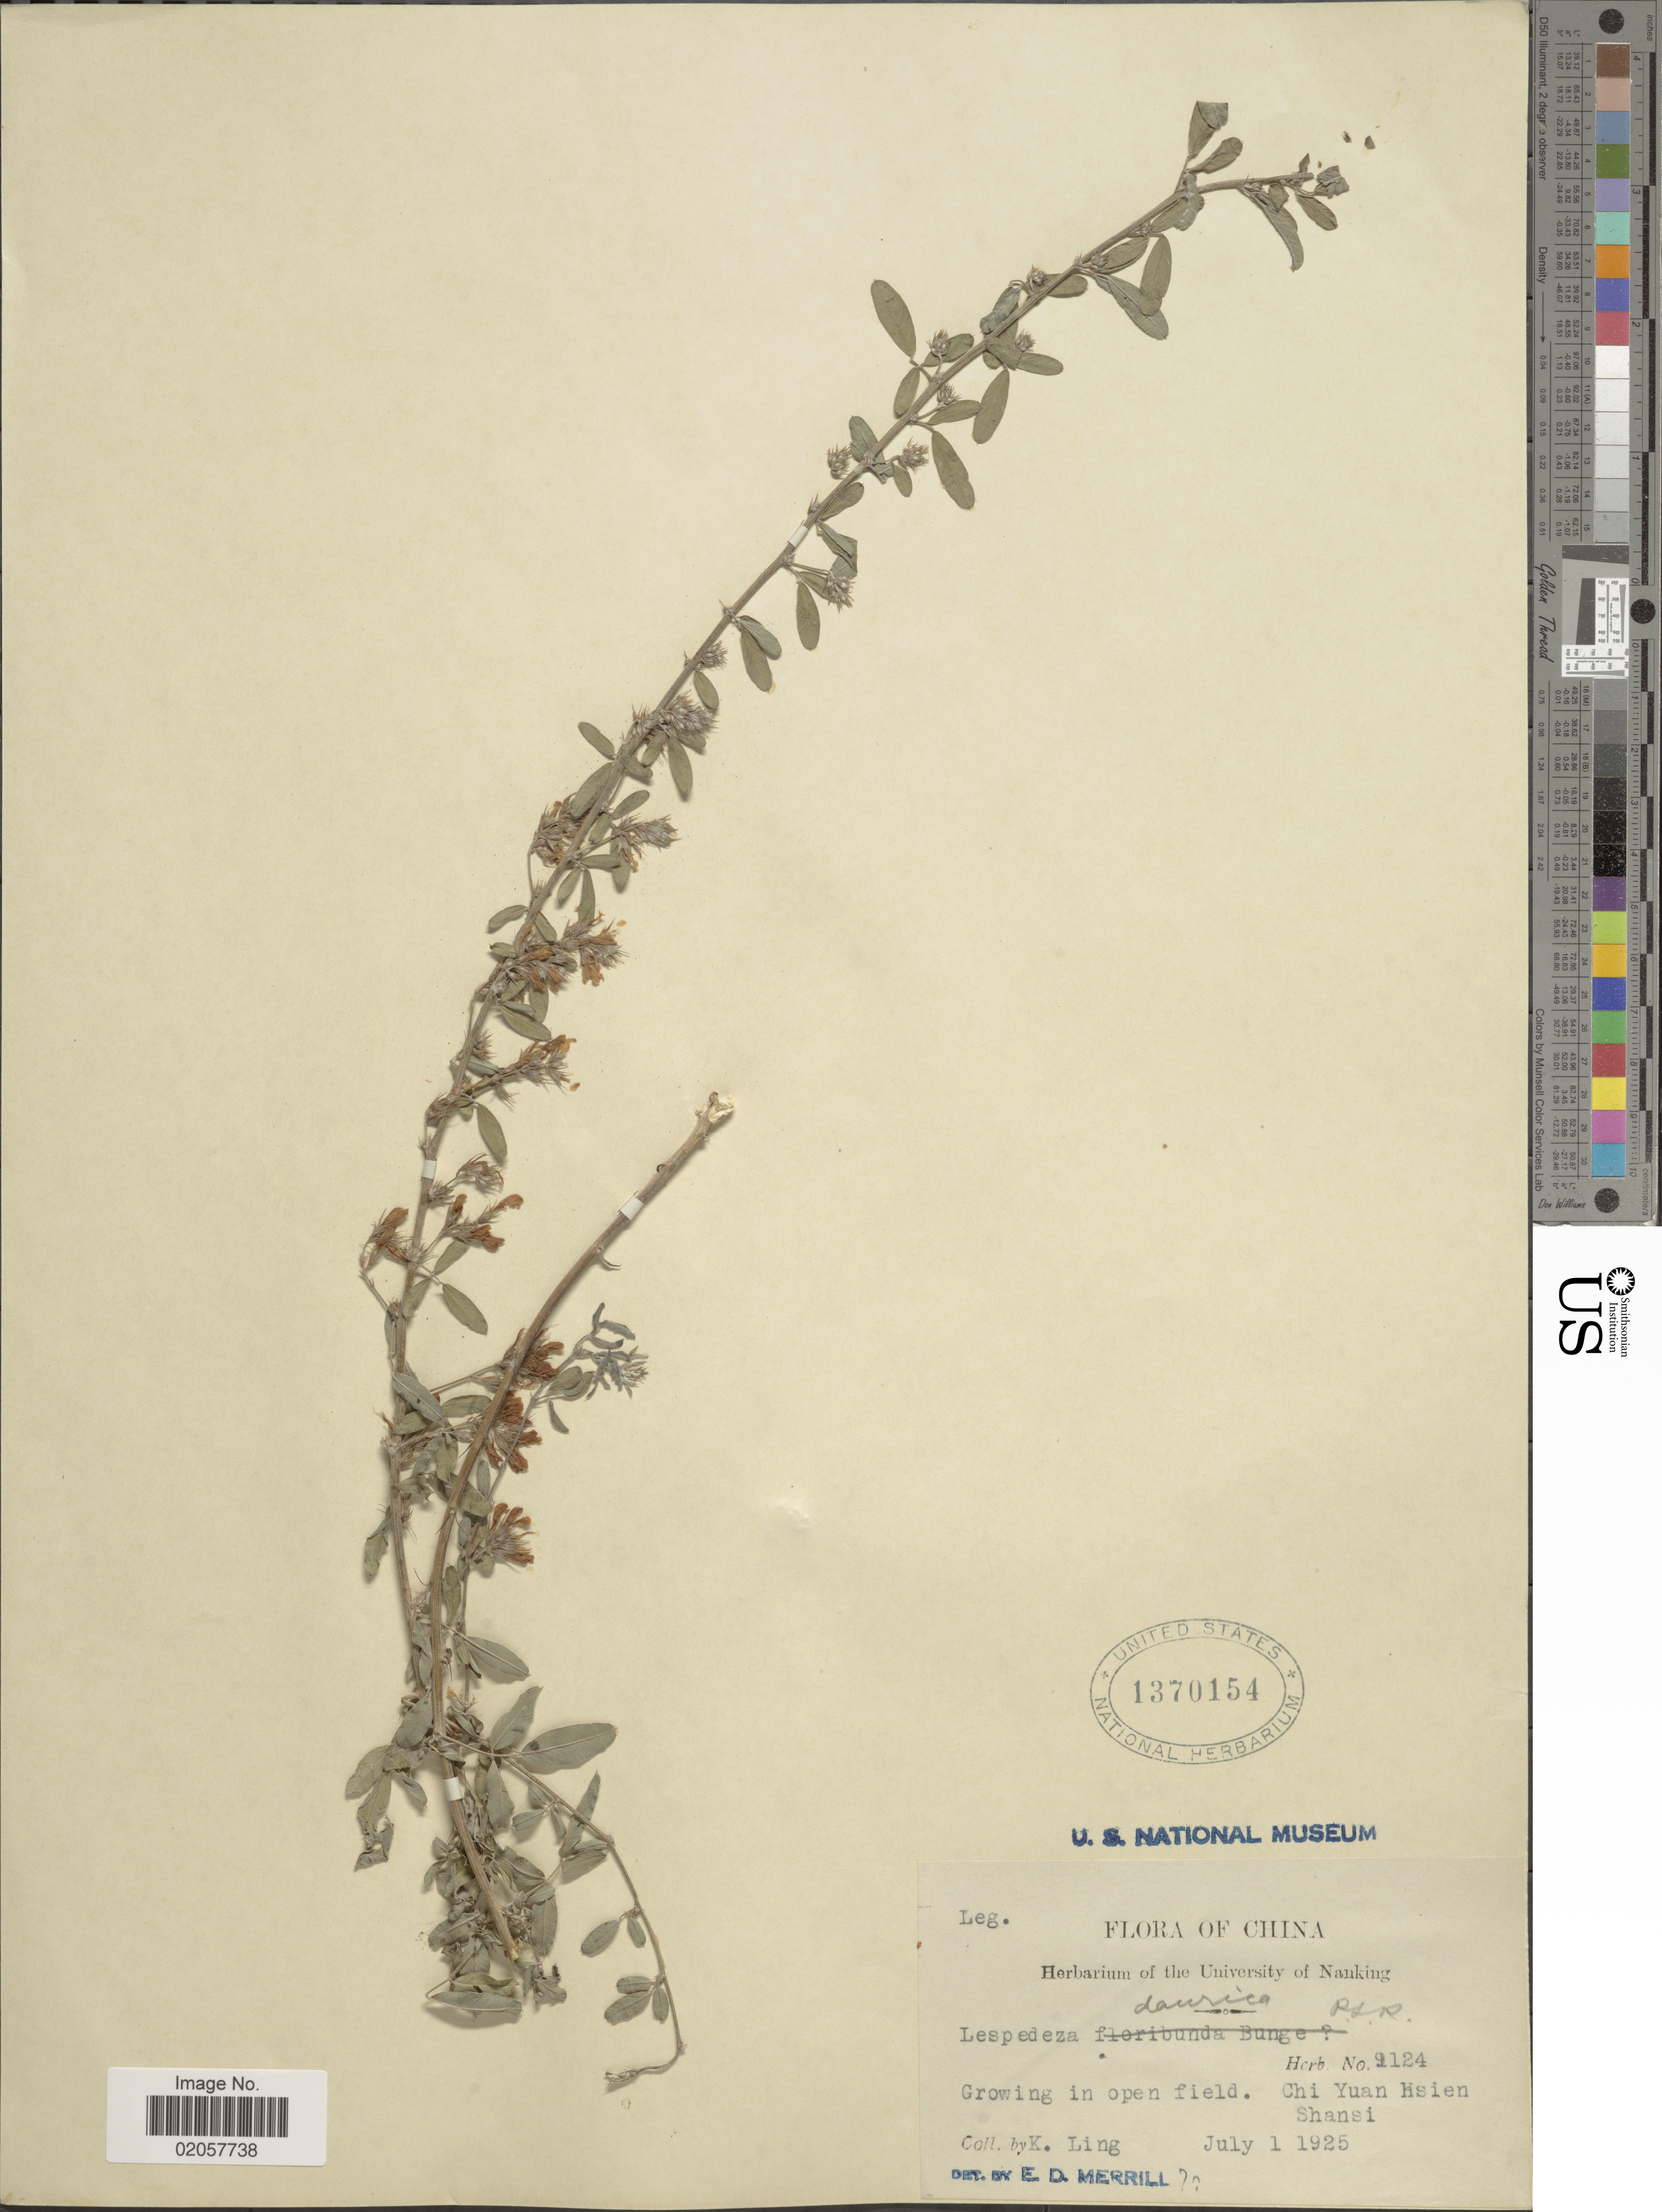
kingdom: Plantae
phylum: Tracheophyta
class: Magnoliopsida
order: Fabales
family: Fabaceae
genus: Lespedeza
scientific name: Lespedeza davurica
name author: (Laxm.) Schindl.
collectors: K. Ling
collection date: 1925-07-01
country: China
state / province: Shanxi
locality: Growing in open field, Chi Yuan Hsien Shansi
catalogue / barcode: US 1370154